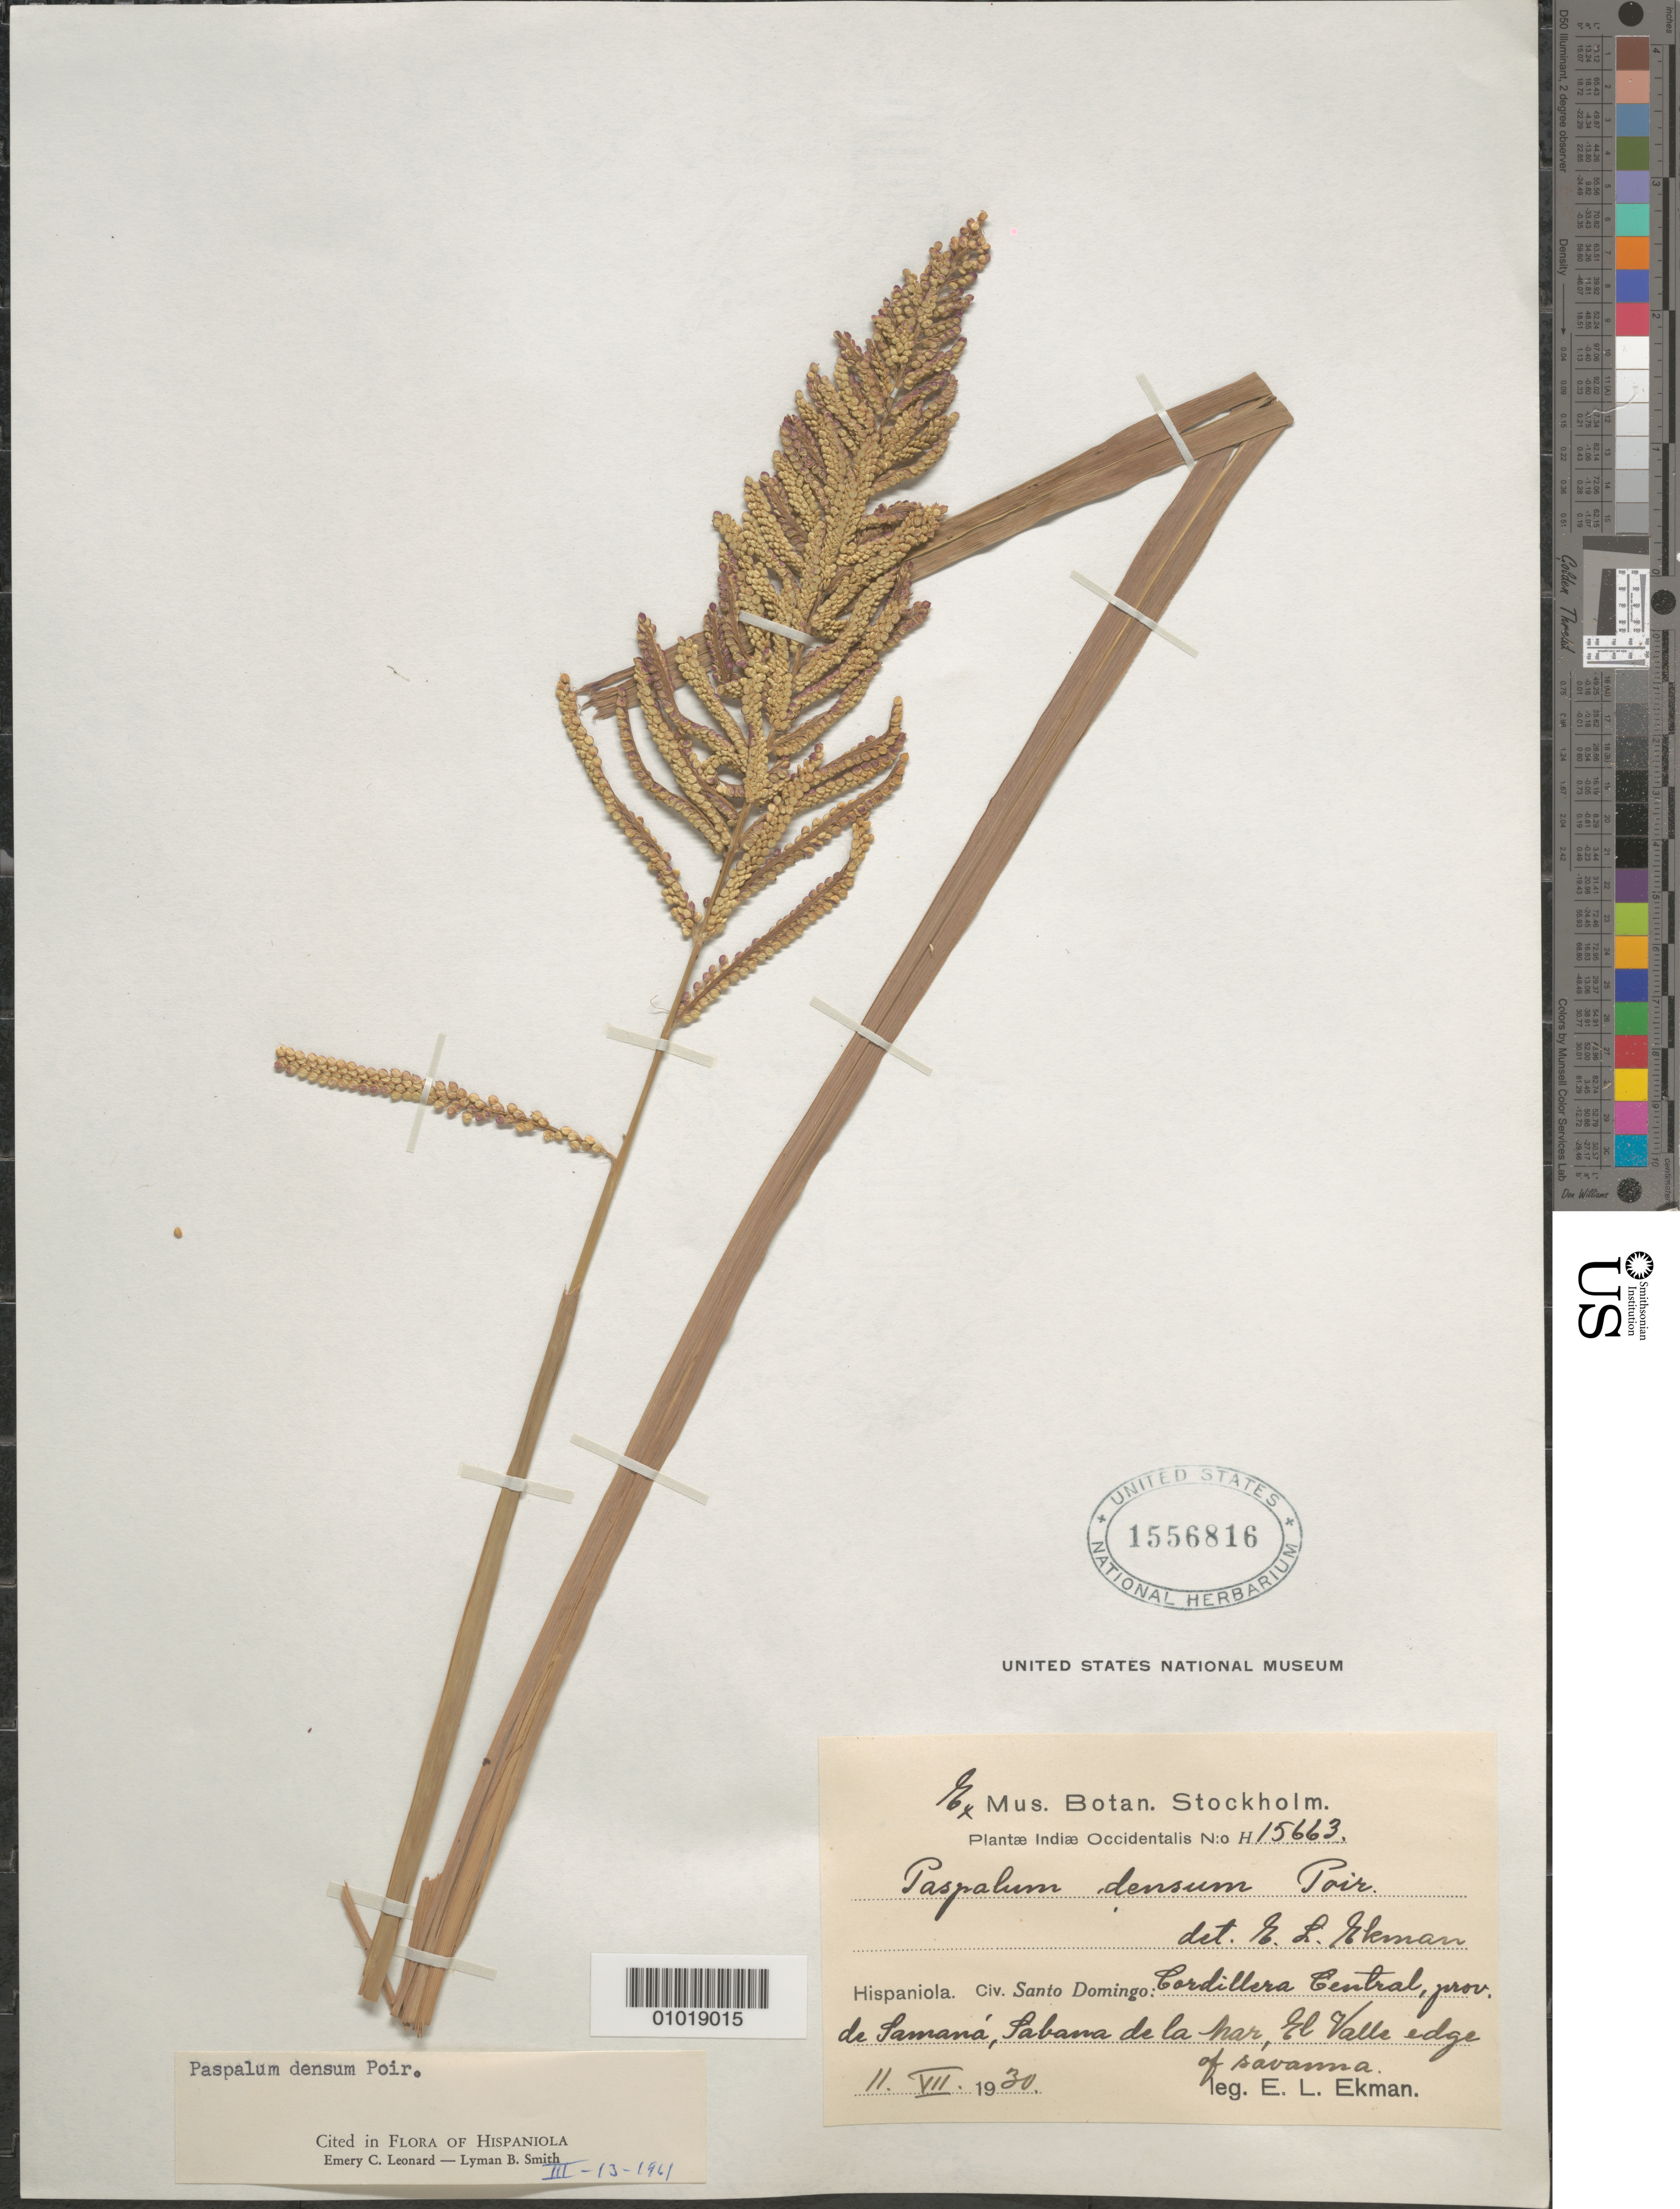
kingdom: Plantae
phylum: Tracheophyta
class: Liliopsida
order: Poales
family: Poaceae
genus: Paspalum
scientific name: Paspalum densum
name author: Poir.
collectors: E. L. Ekman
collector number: H 15663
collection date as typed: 02 Jul 1930 or 07 Feb 1930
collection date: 1930-02-07 or 1930-07-02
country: Dominican Republic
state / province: Samaná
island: Hispaniola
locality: Cordillera Central, Sabana de la mar El Valle edge of savanna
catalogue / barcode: US 1556816